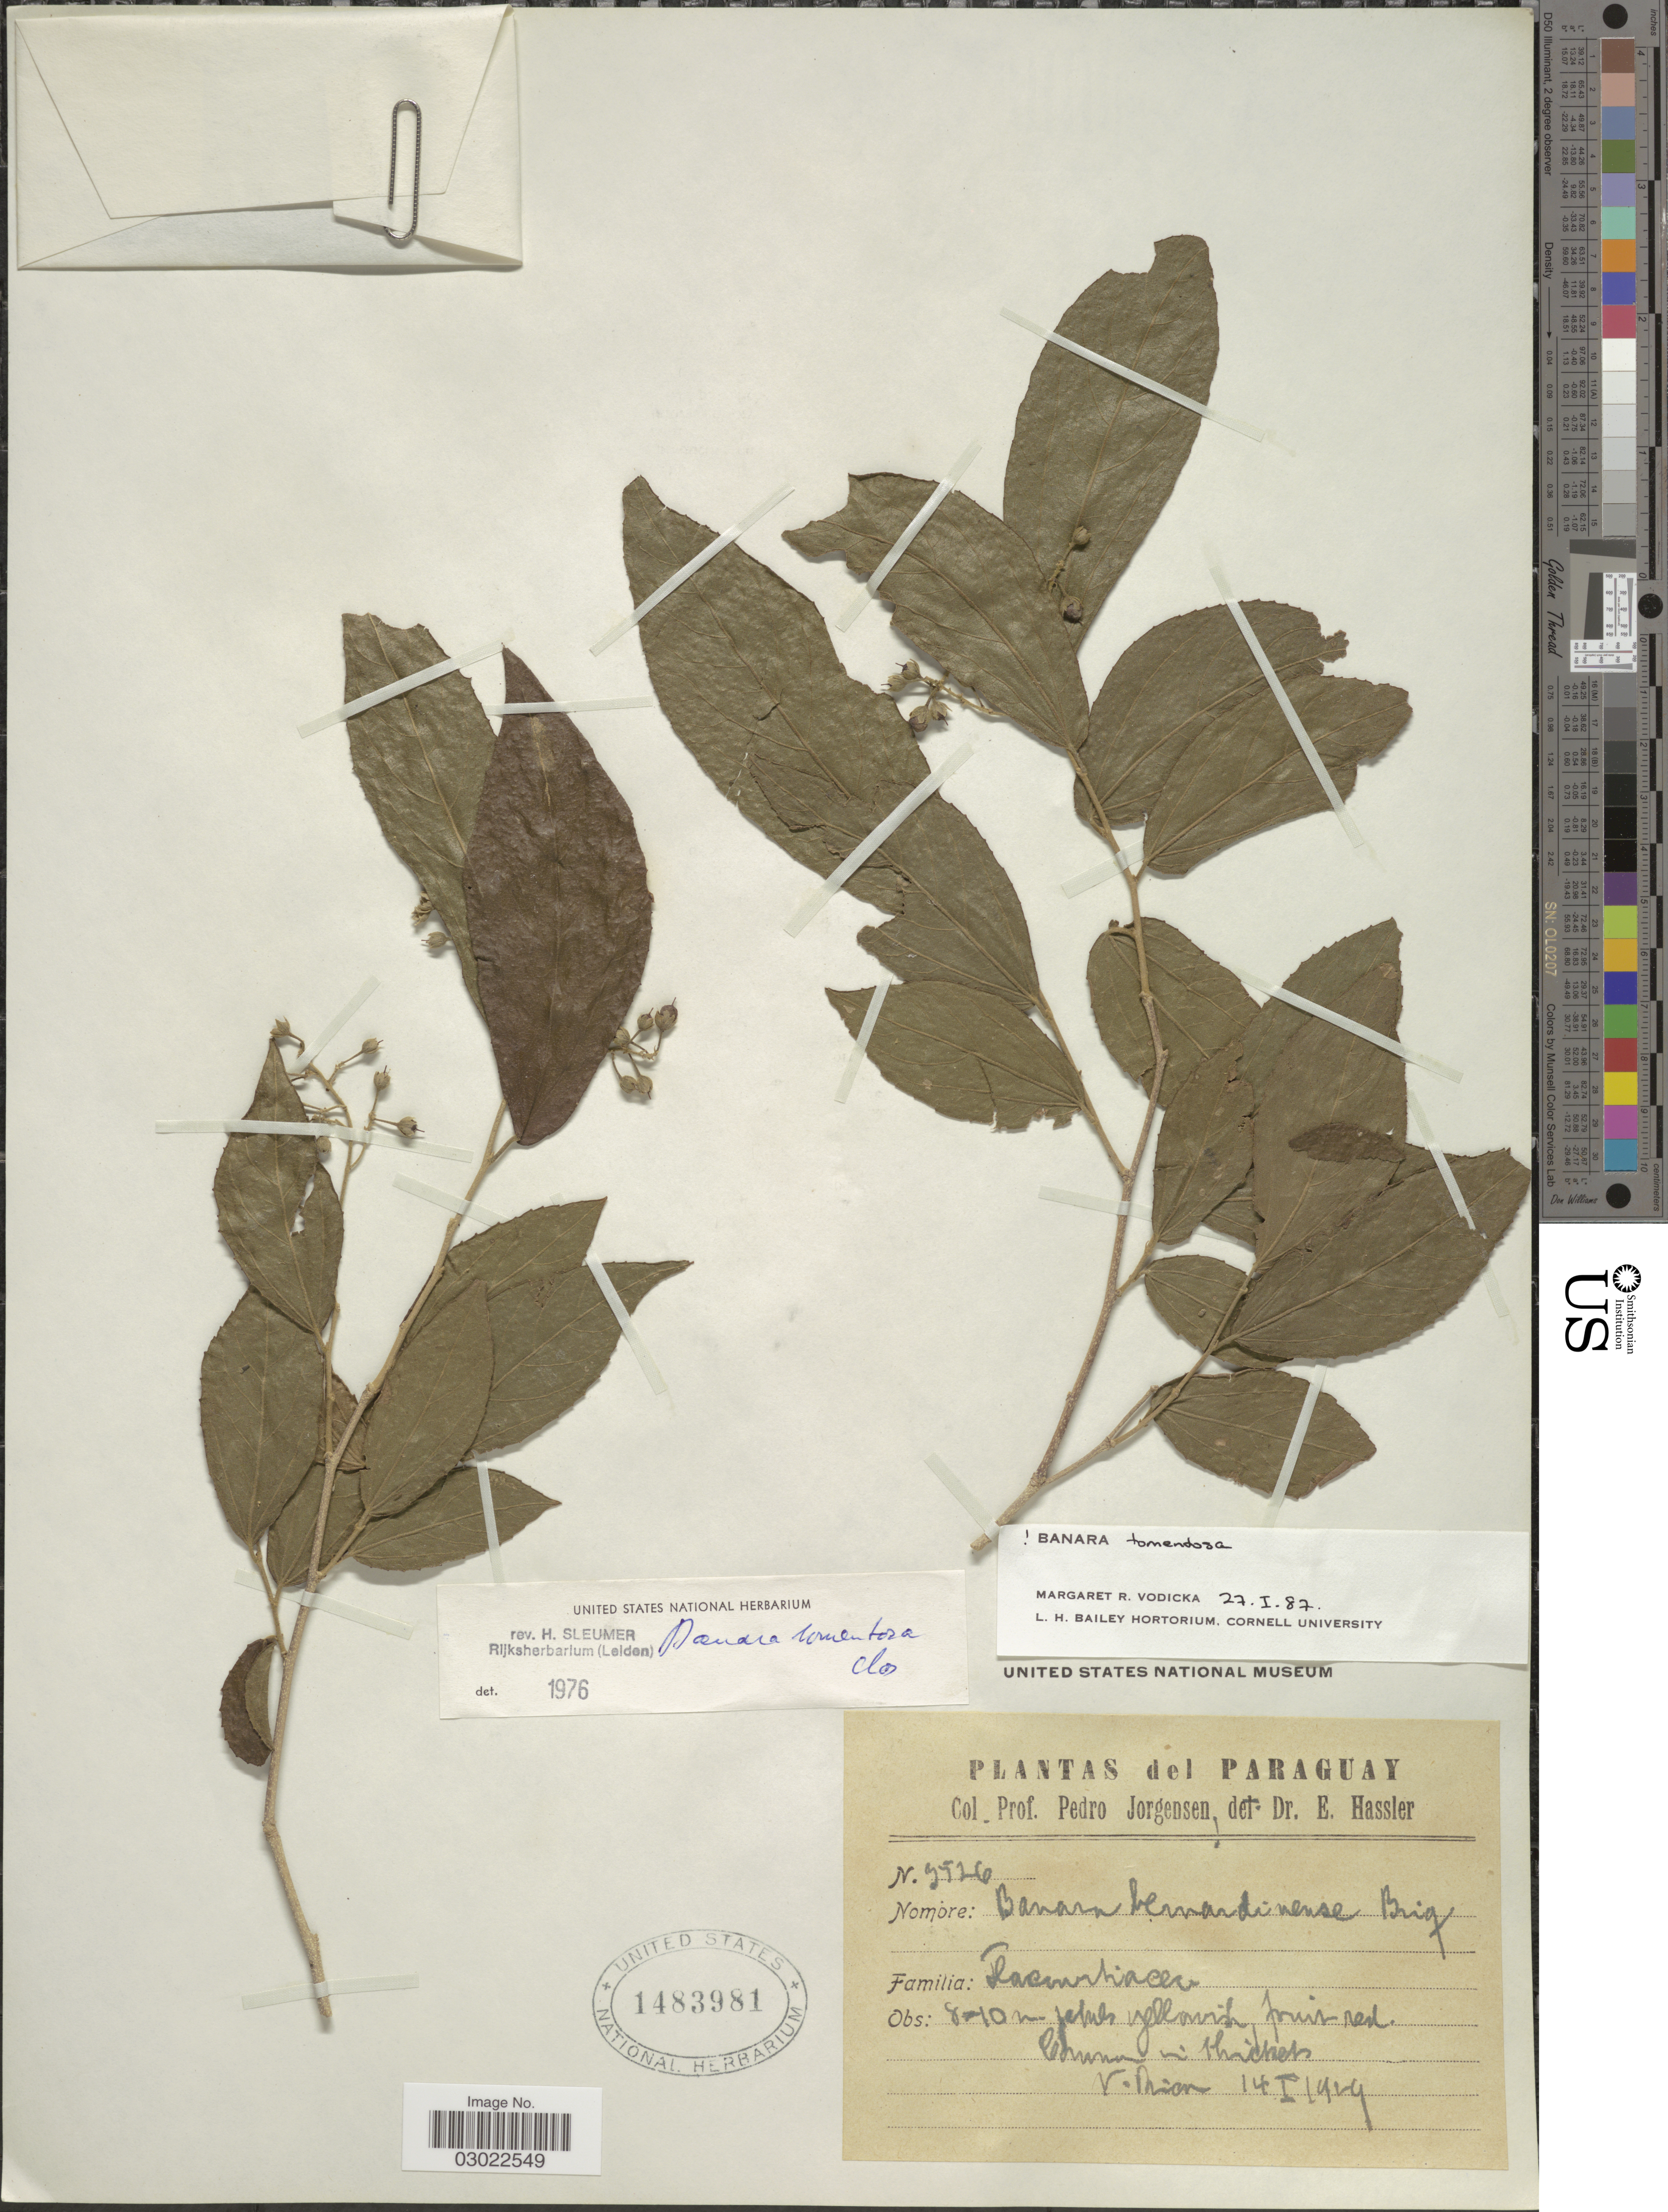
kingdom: Plantae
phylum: Tracheophyta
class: Magnoliopsida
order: Malpighiales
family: Salicaceae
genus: Banara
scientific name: Banara tomentosa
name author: Clos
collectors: P. Jörgensen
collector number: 9526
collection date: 1929-01-14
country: Paraguay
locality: Commun in thickets V. Rica.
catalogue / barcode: US 1483981